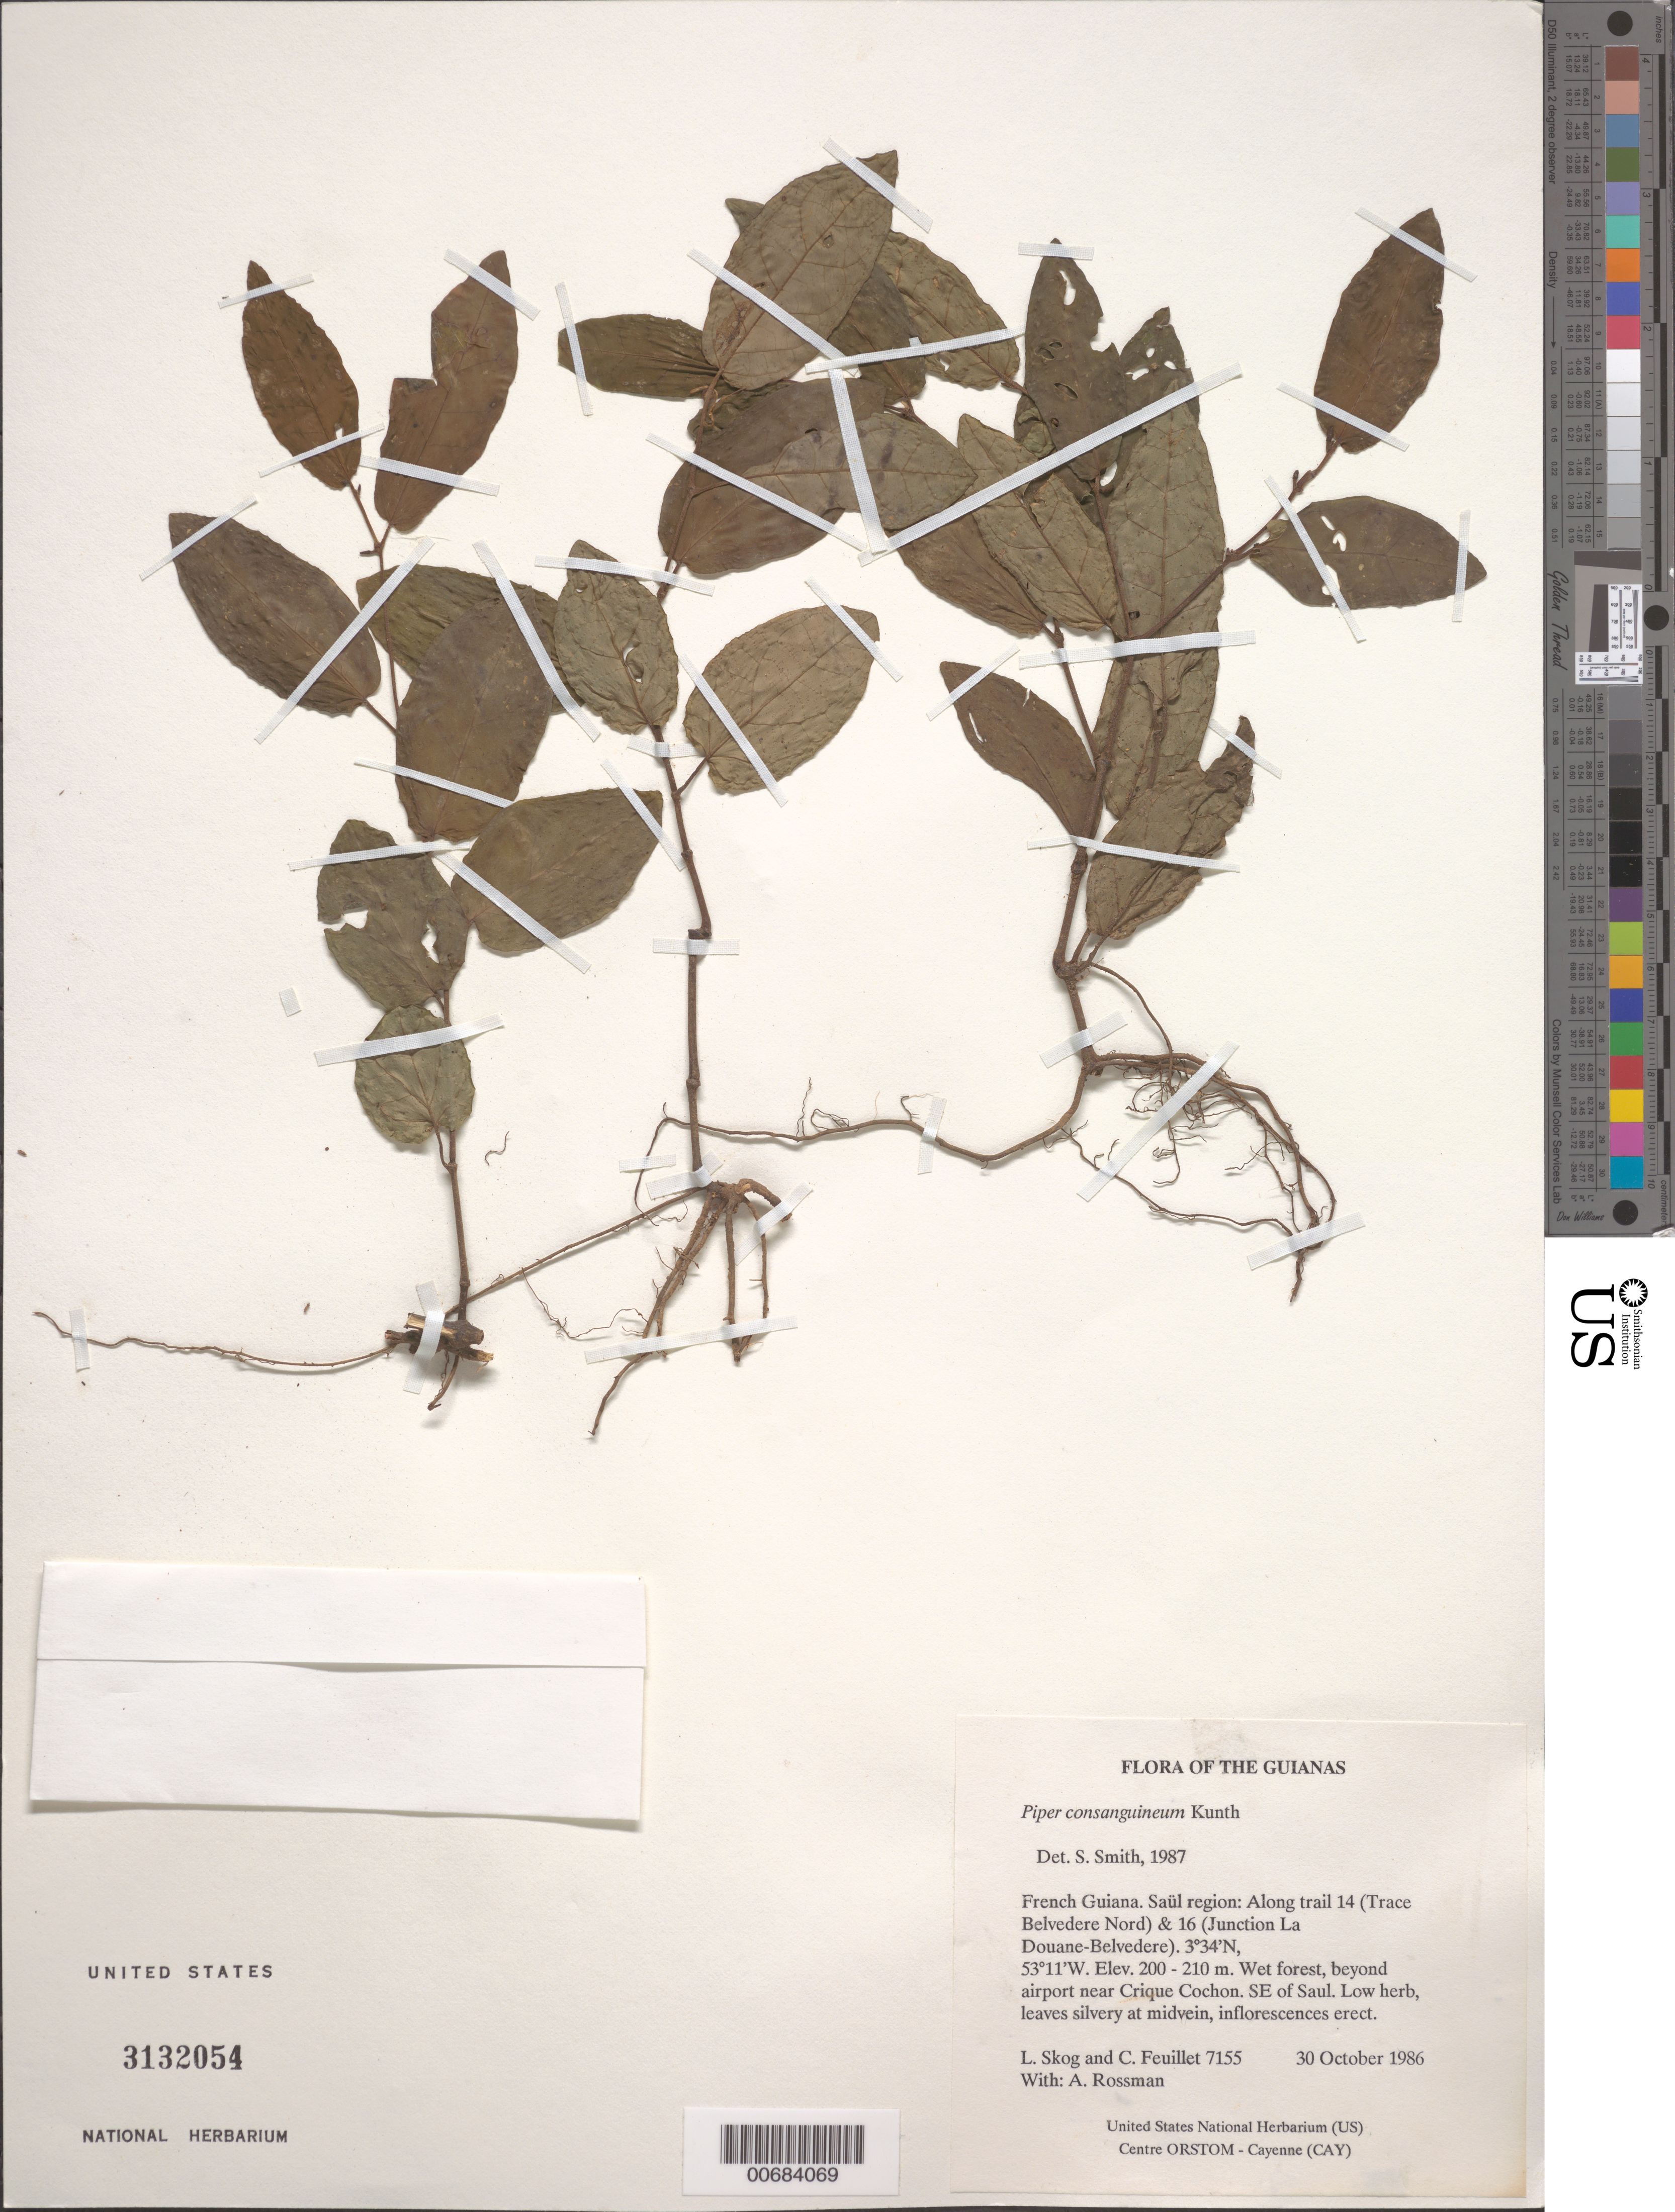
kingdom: Plantae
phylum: Tracheophyta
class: Magnoliopsida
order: Piperales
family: Piperaceae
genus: Piper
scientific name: Piper consanguineum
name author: Kunth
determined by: Smith, Stephen F., (US), NMNH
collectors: L. E. Skog, C. Feuillet & A. Rossman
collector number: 7155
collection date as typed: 30 October 1986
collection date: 1986-10-30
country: French Guiana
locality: SE of Saül along trail 14 (Trace Belvedere Nord) & 16 (Junction La Douane-Belvedere)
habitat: Wet forest, beyond airport near Crique Cochon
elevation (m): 200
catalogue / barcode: US 3132054